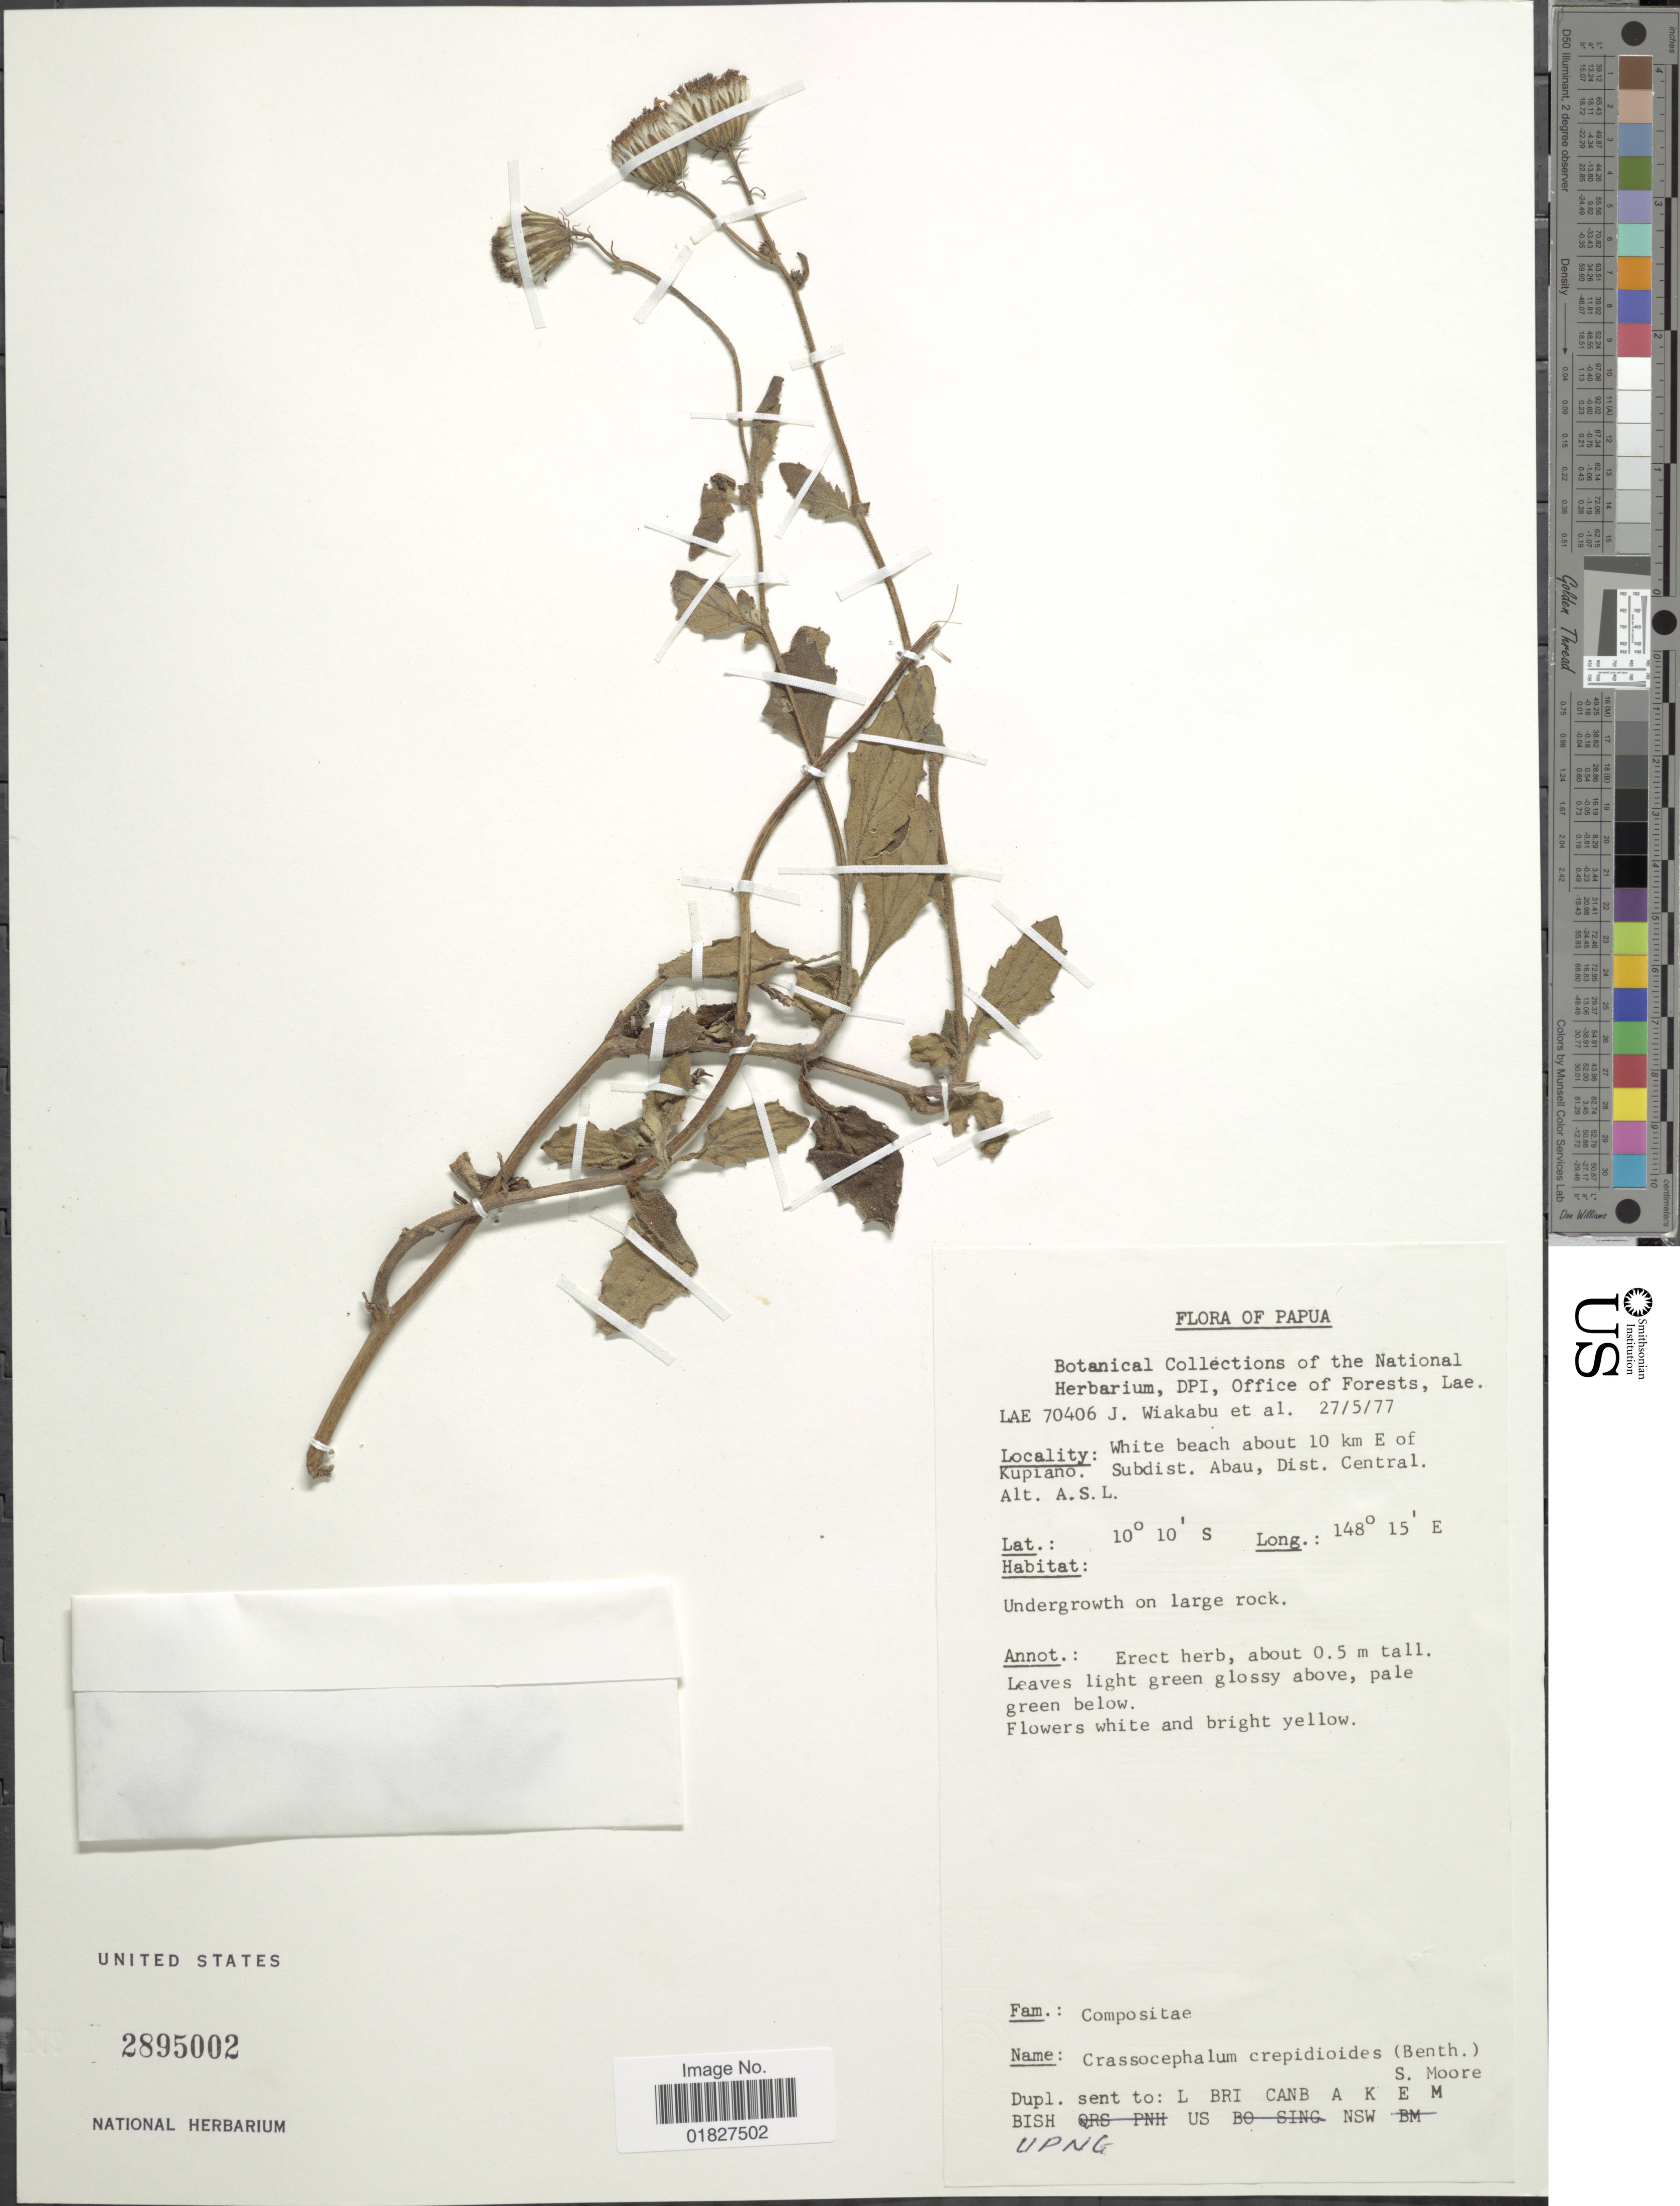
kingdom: Plantae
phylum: Tracheophyta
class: Magnoliopsida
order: Asterales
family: Asteraceae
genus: Crassocephalum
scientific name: Crassocephalum crepidioides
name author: (Benth.) S. Moore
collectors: J. Wiakabu & et al.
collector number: LAE70406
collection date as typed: Transcribed d/m/y: 27/5/77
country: Papua New Guinea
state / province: Central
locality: Papua, White beach about 10 km E of Kupiano, Subdist. Abau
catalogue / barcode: US 2895002